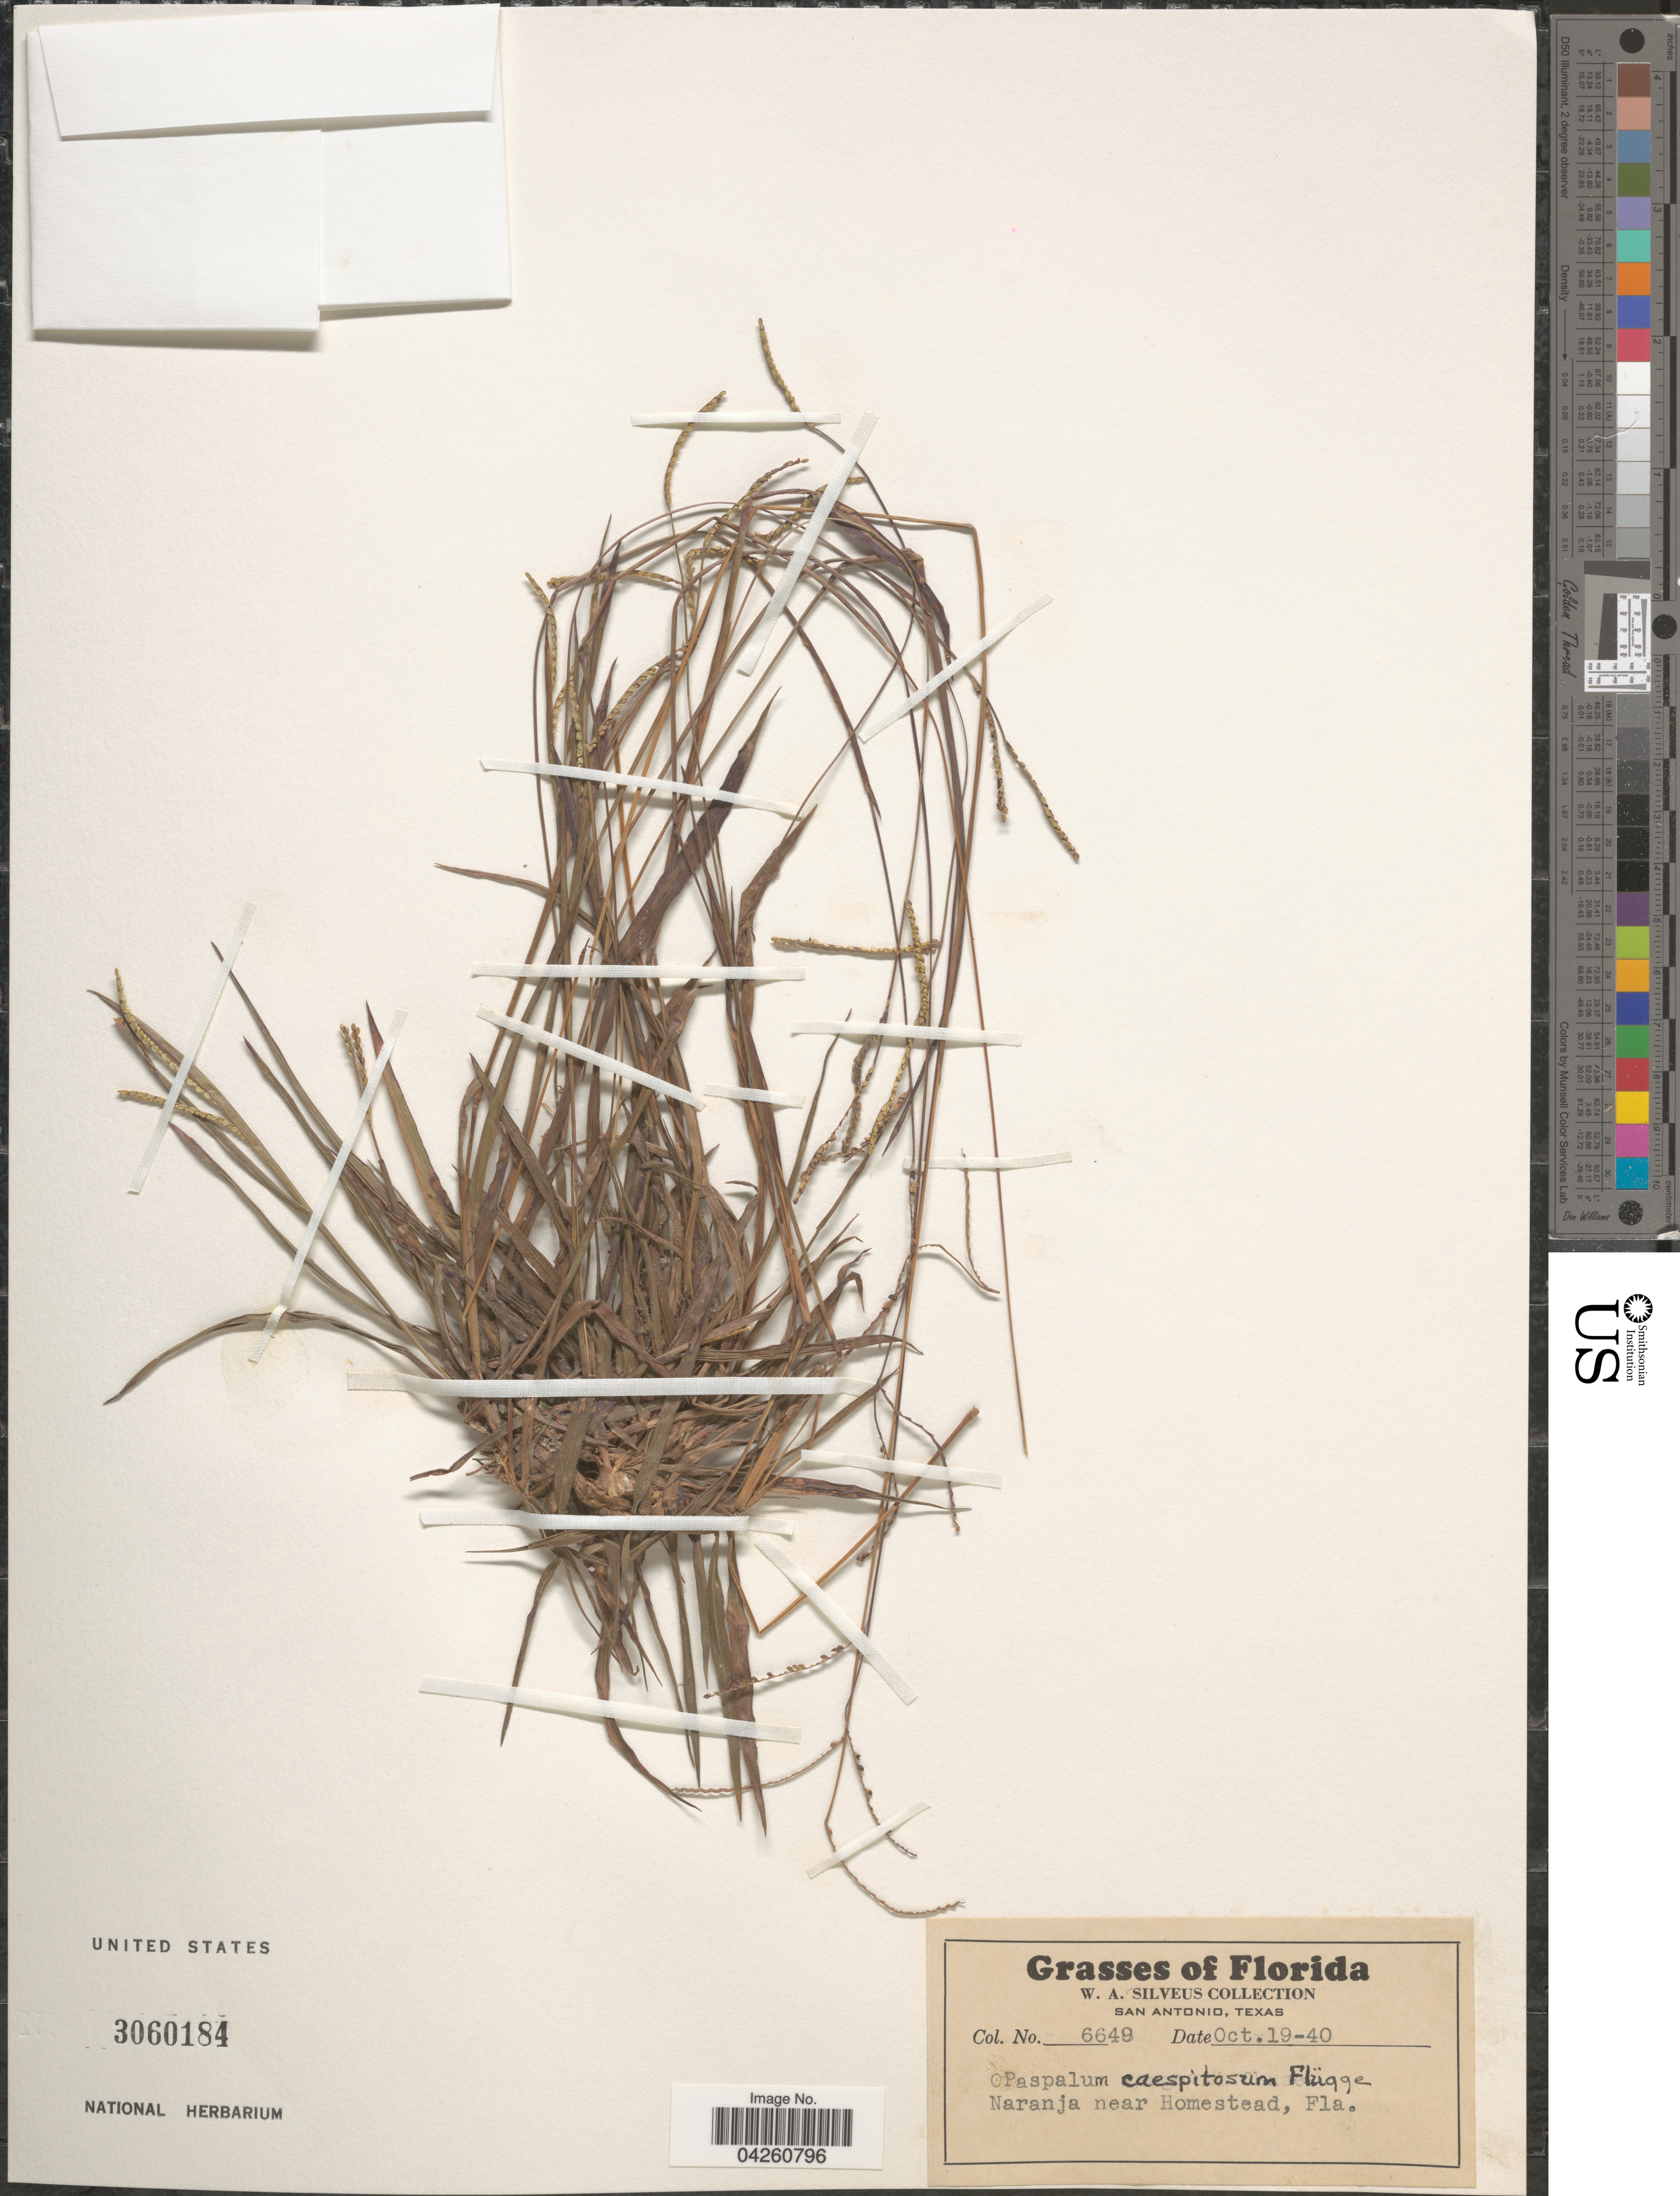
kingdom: Plantae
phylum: Tracheophyta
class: Liliopsida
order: Poales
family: Poaceae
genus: Paspalum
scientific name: Paspalum caespitosum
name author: Flüggé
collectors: W. Silveus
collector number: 6649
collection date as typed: Transcribed d/m/y: 19/10/40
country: United States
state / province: Florida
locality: Naranja near Homestead.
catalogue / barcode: US 3060184